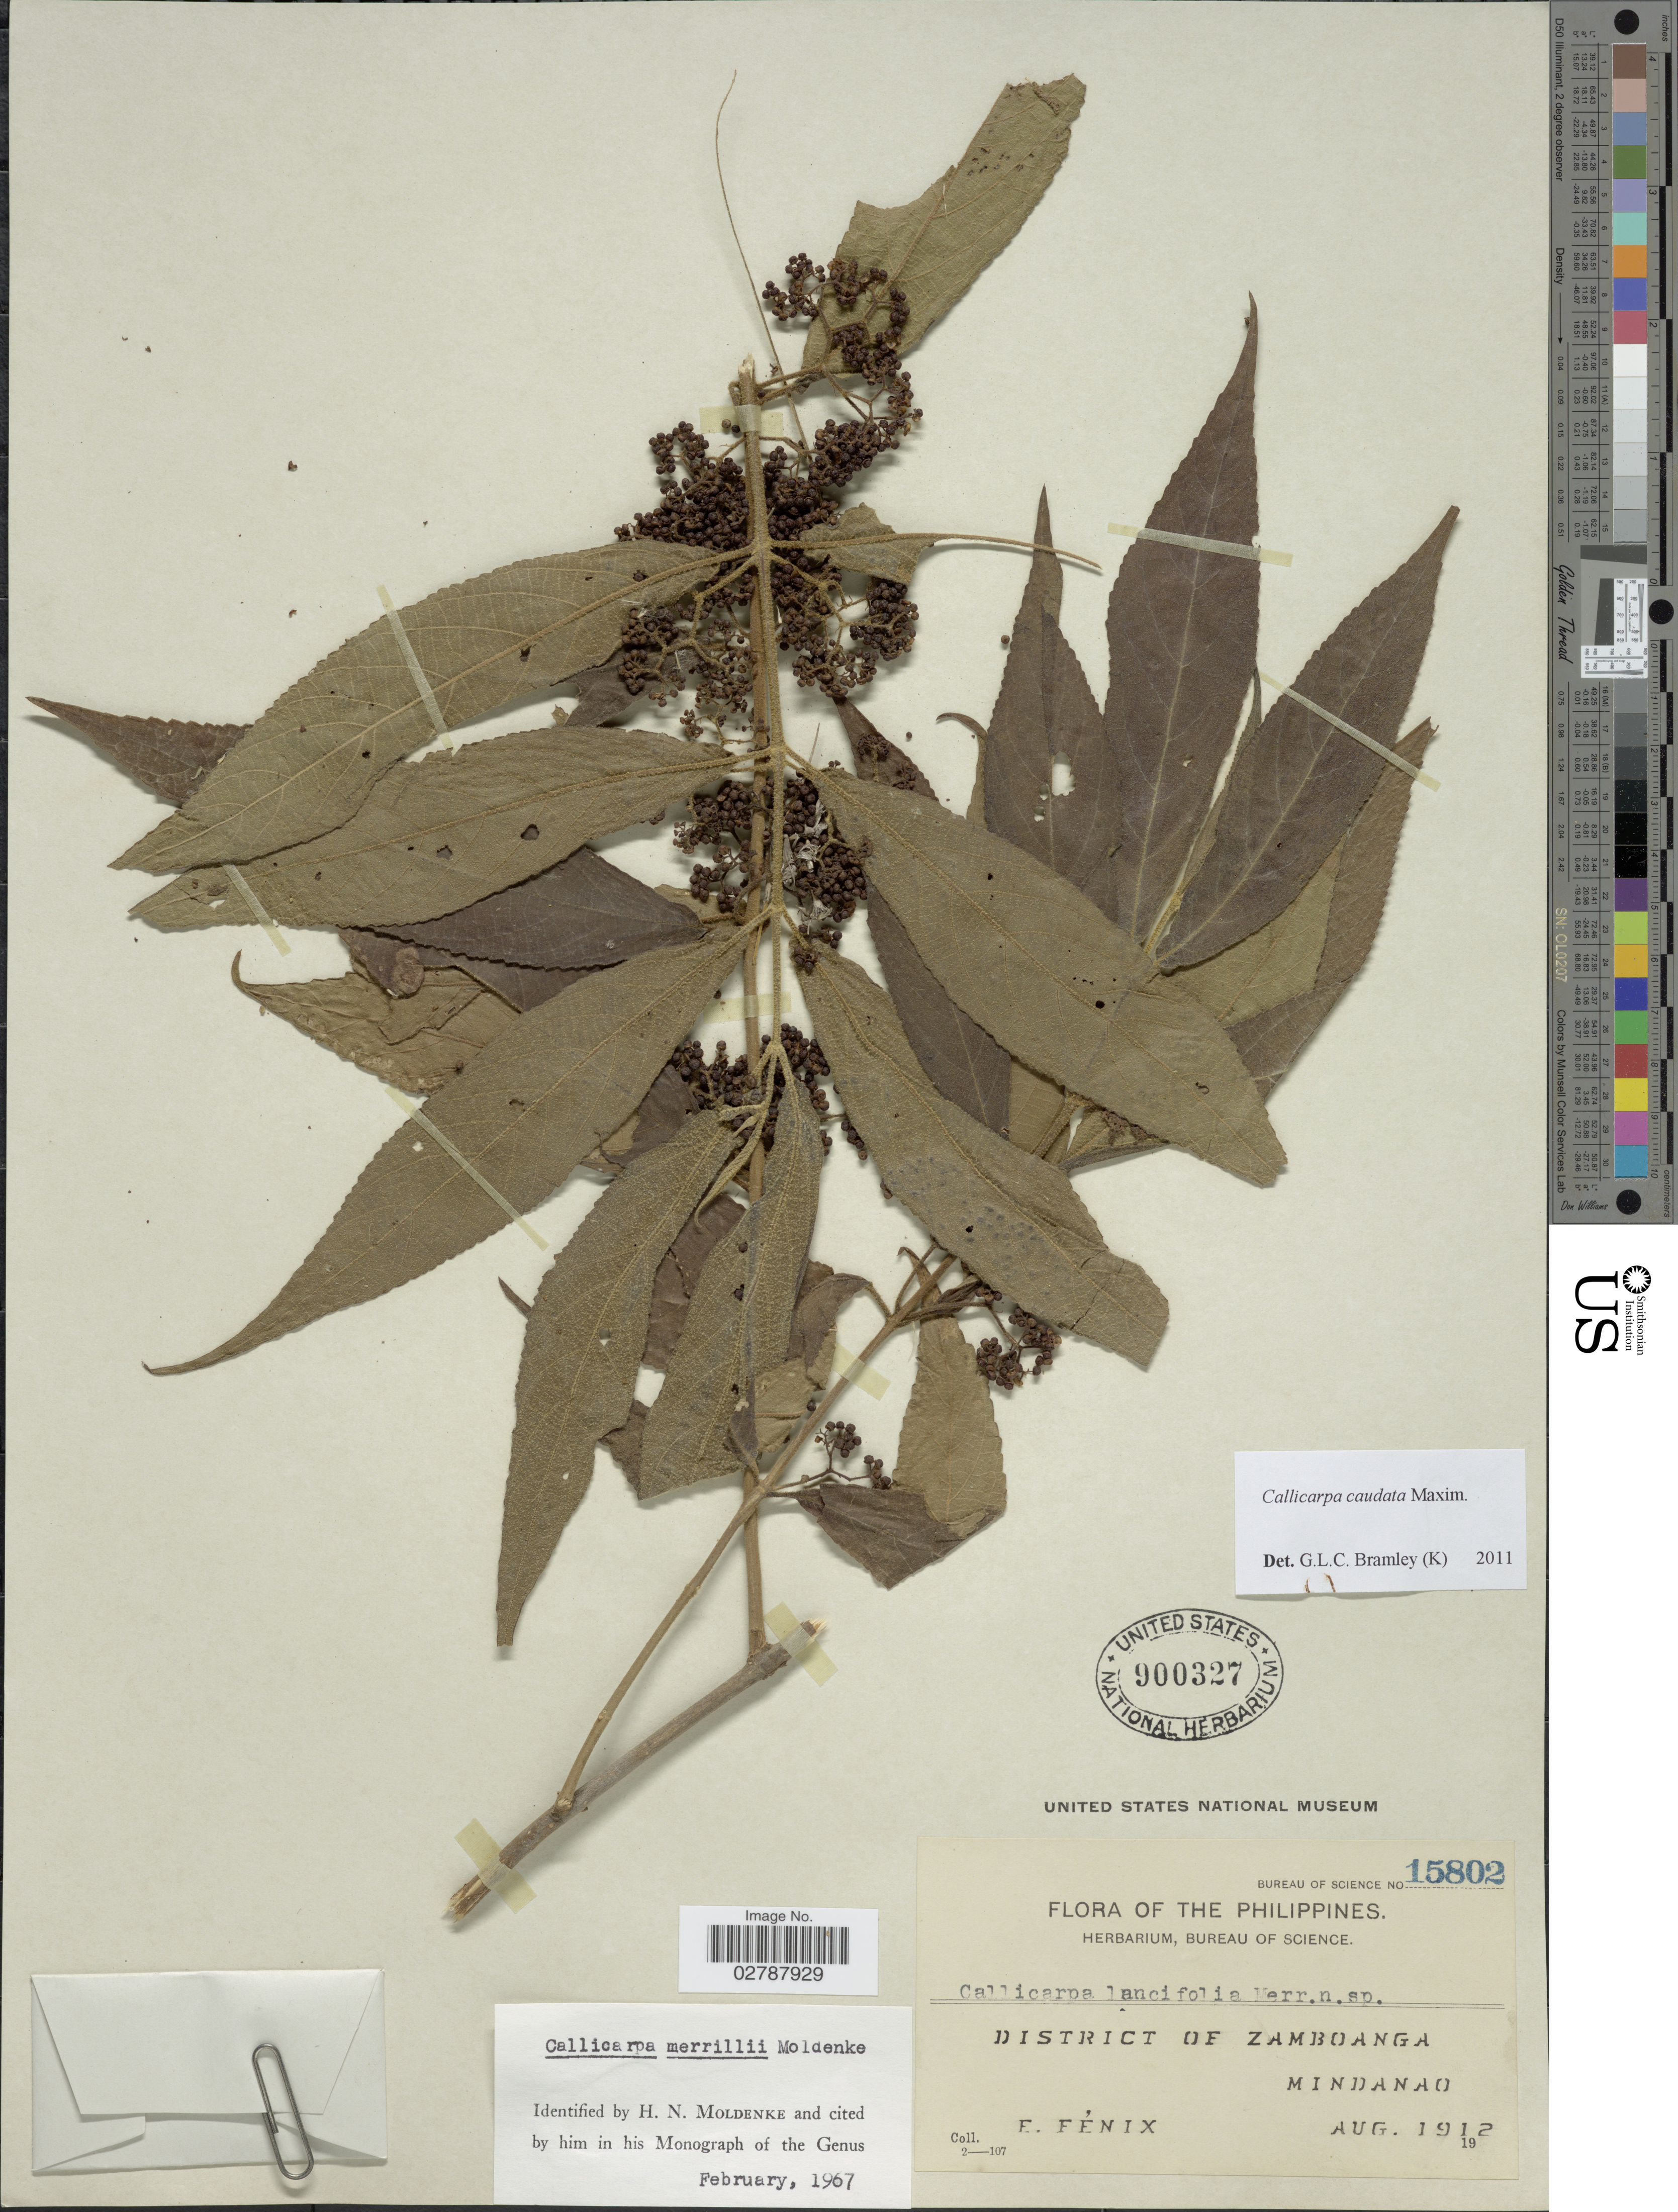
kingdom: Plantae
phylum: Tracheophyta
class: Magnoliopsida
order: Lamiales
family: Lamiaceae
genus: Callicarpa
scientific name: Callicarpa caudata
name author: Maxim.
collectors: E. Fénix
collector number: Bureau of Science15802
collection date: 1912-08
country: Philippines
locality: District of Zamboanga, Mindanao.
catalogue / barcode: US 900327